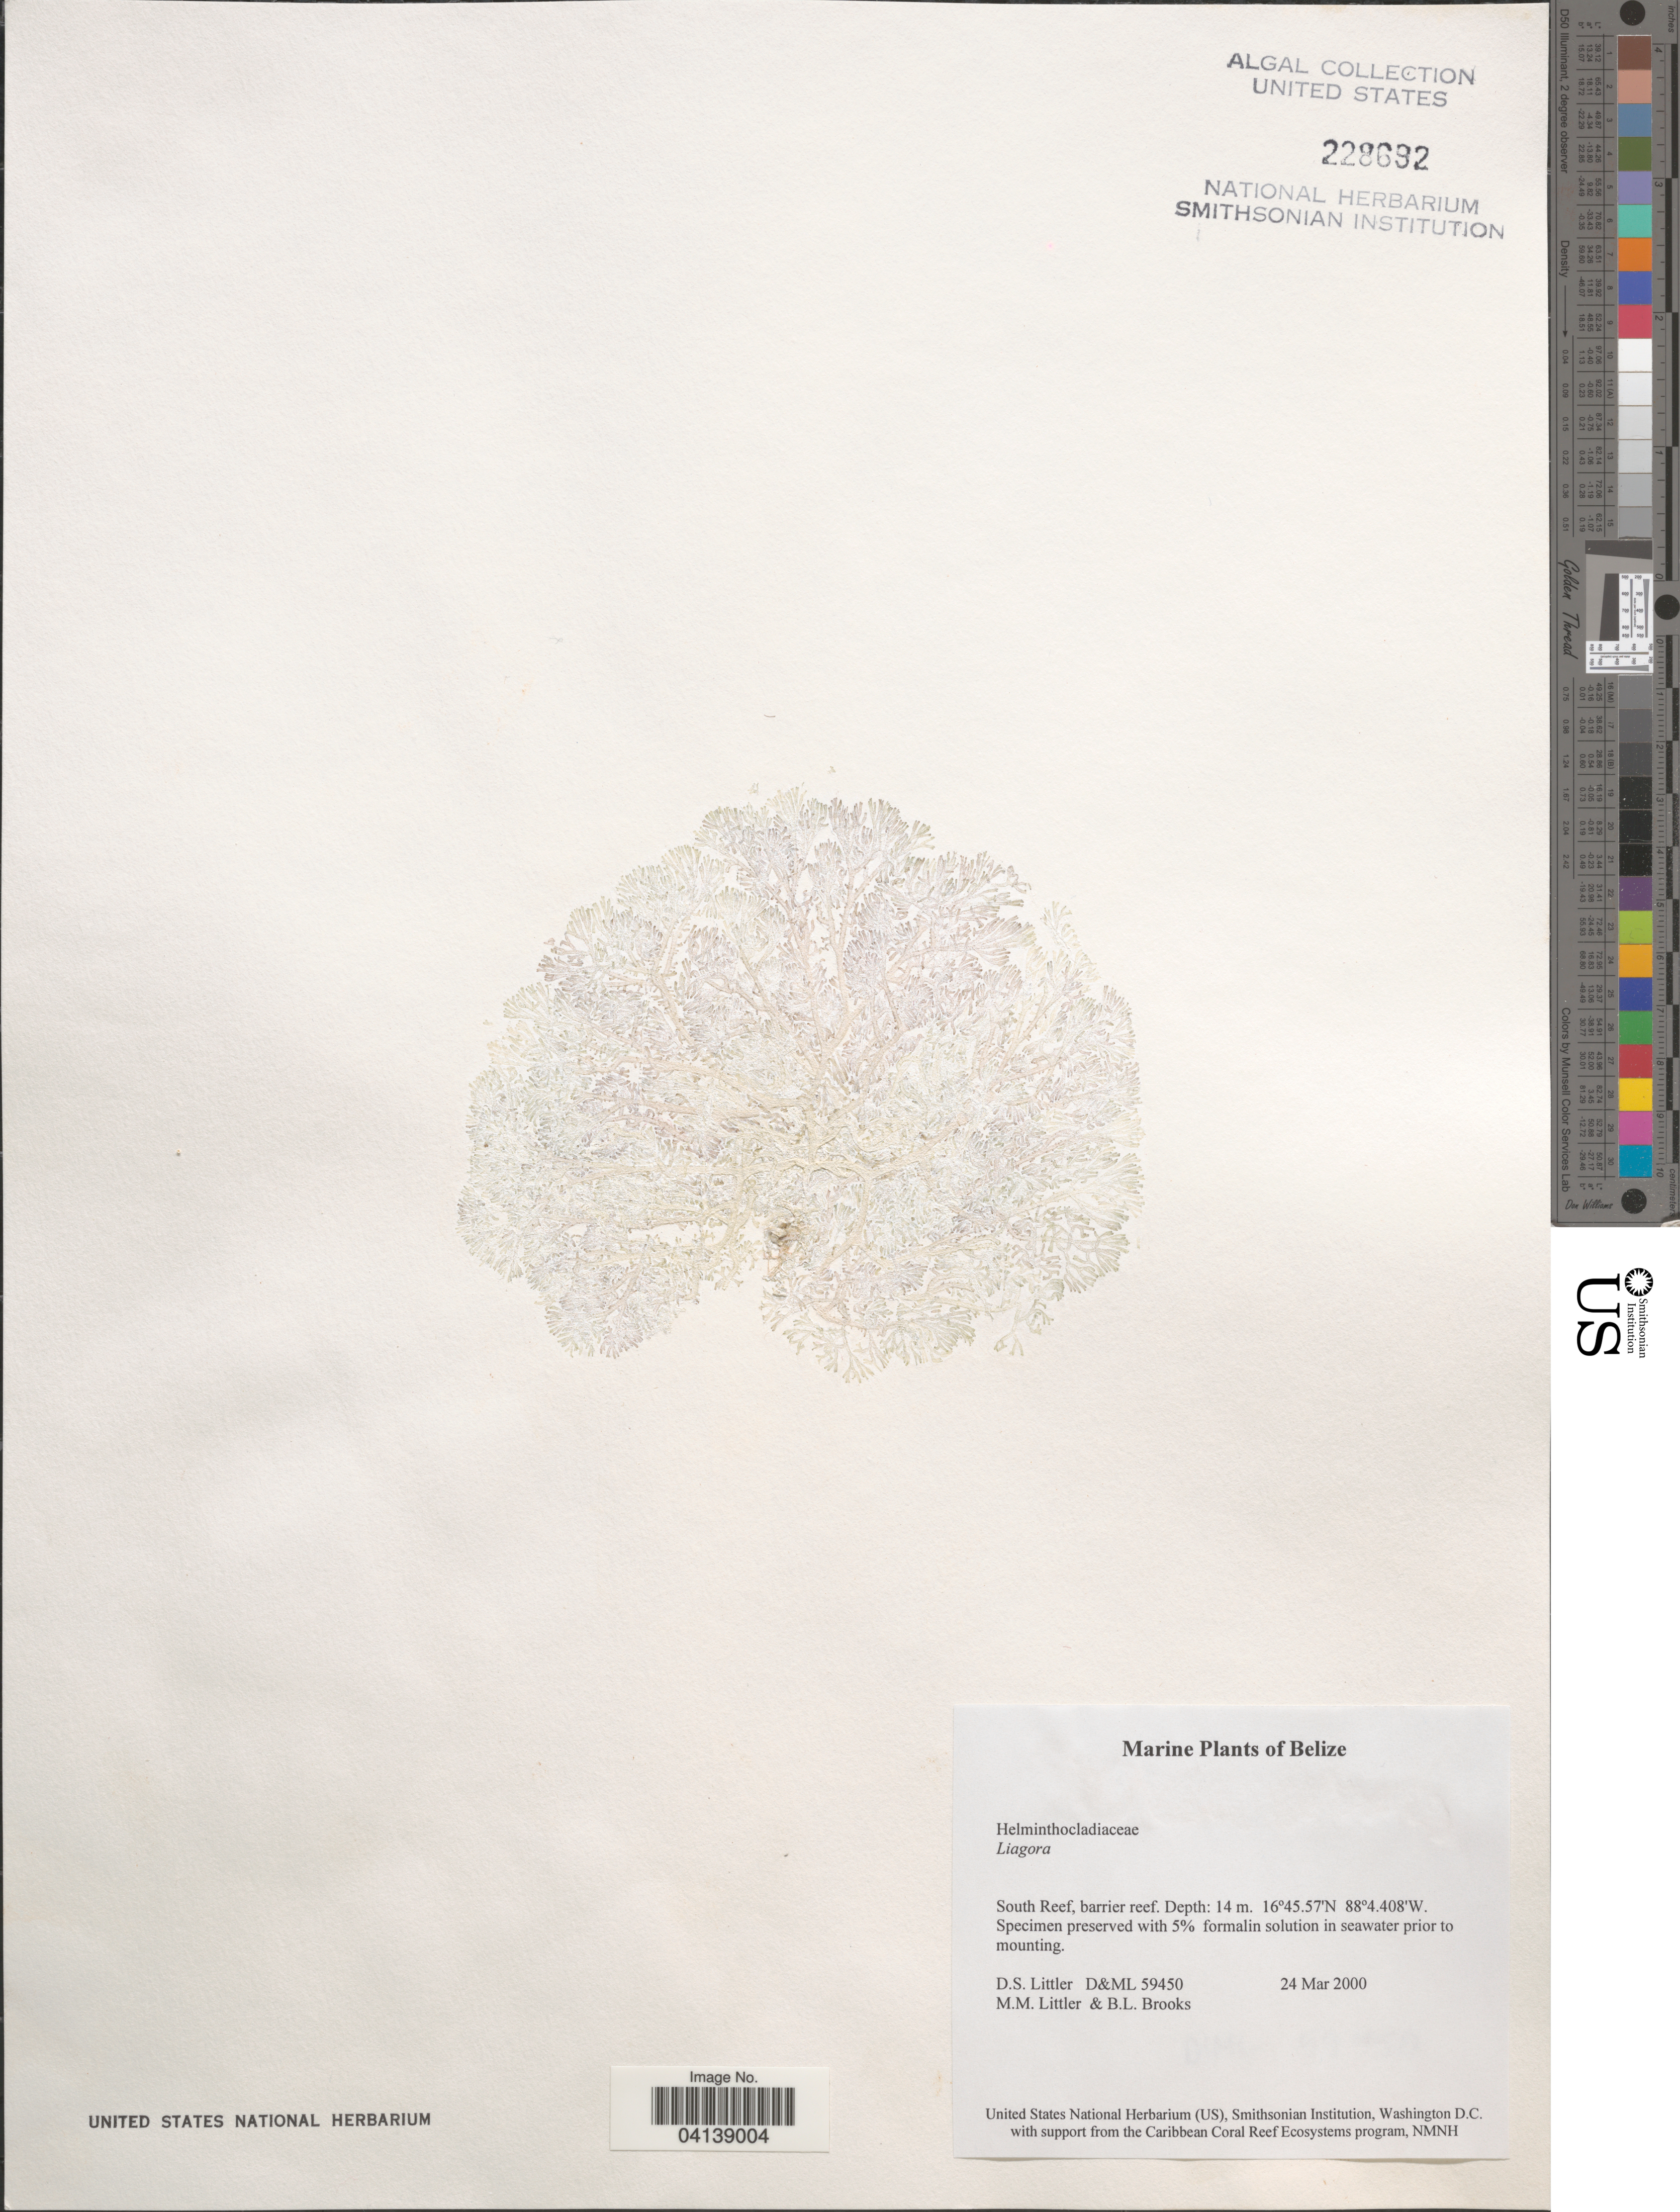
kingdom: Plantae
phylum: Rhodophyta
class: Florideophyceae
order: Nemaliales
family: Liagoraceae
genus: Liagora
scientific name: Liagora sp.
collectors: D. S. Littler & B. Brooks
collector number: D&ML 59450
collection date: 2000-03-24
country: Belize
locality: South Reef, barrier reef.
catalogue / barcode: US 228692